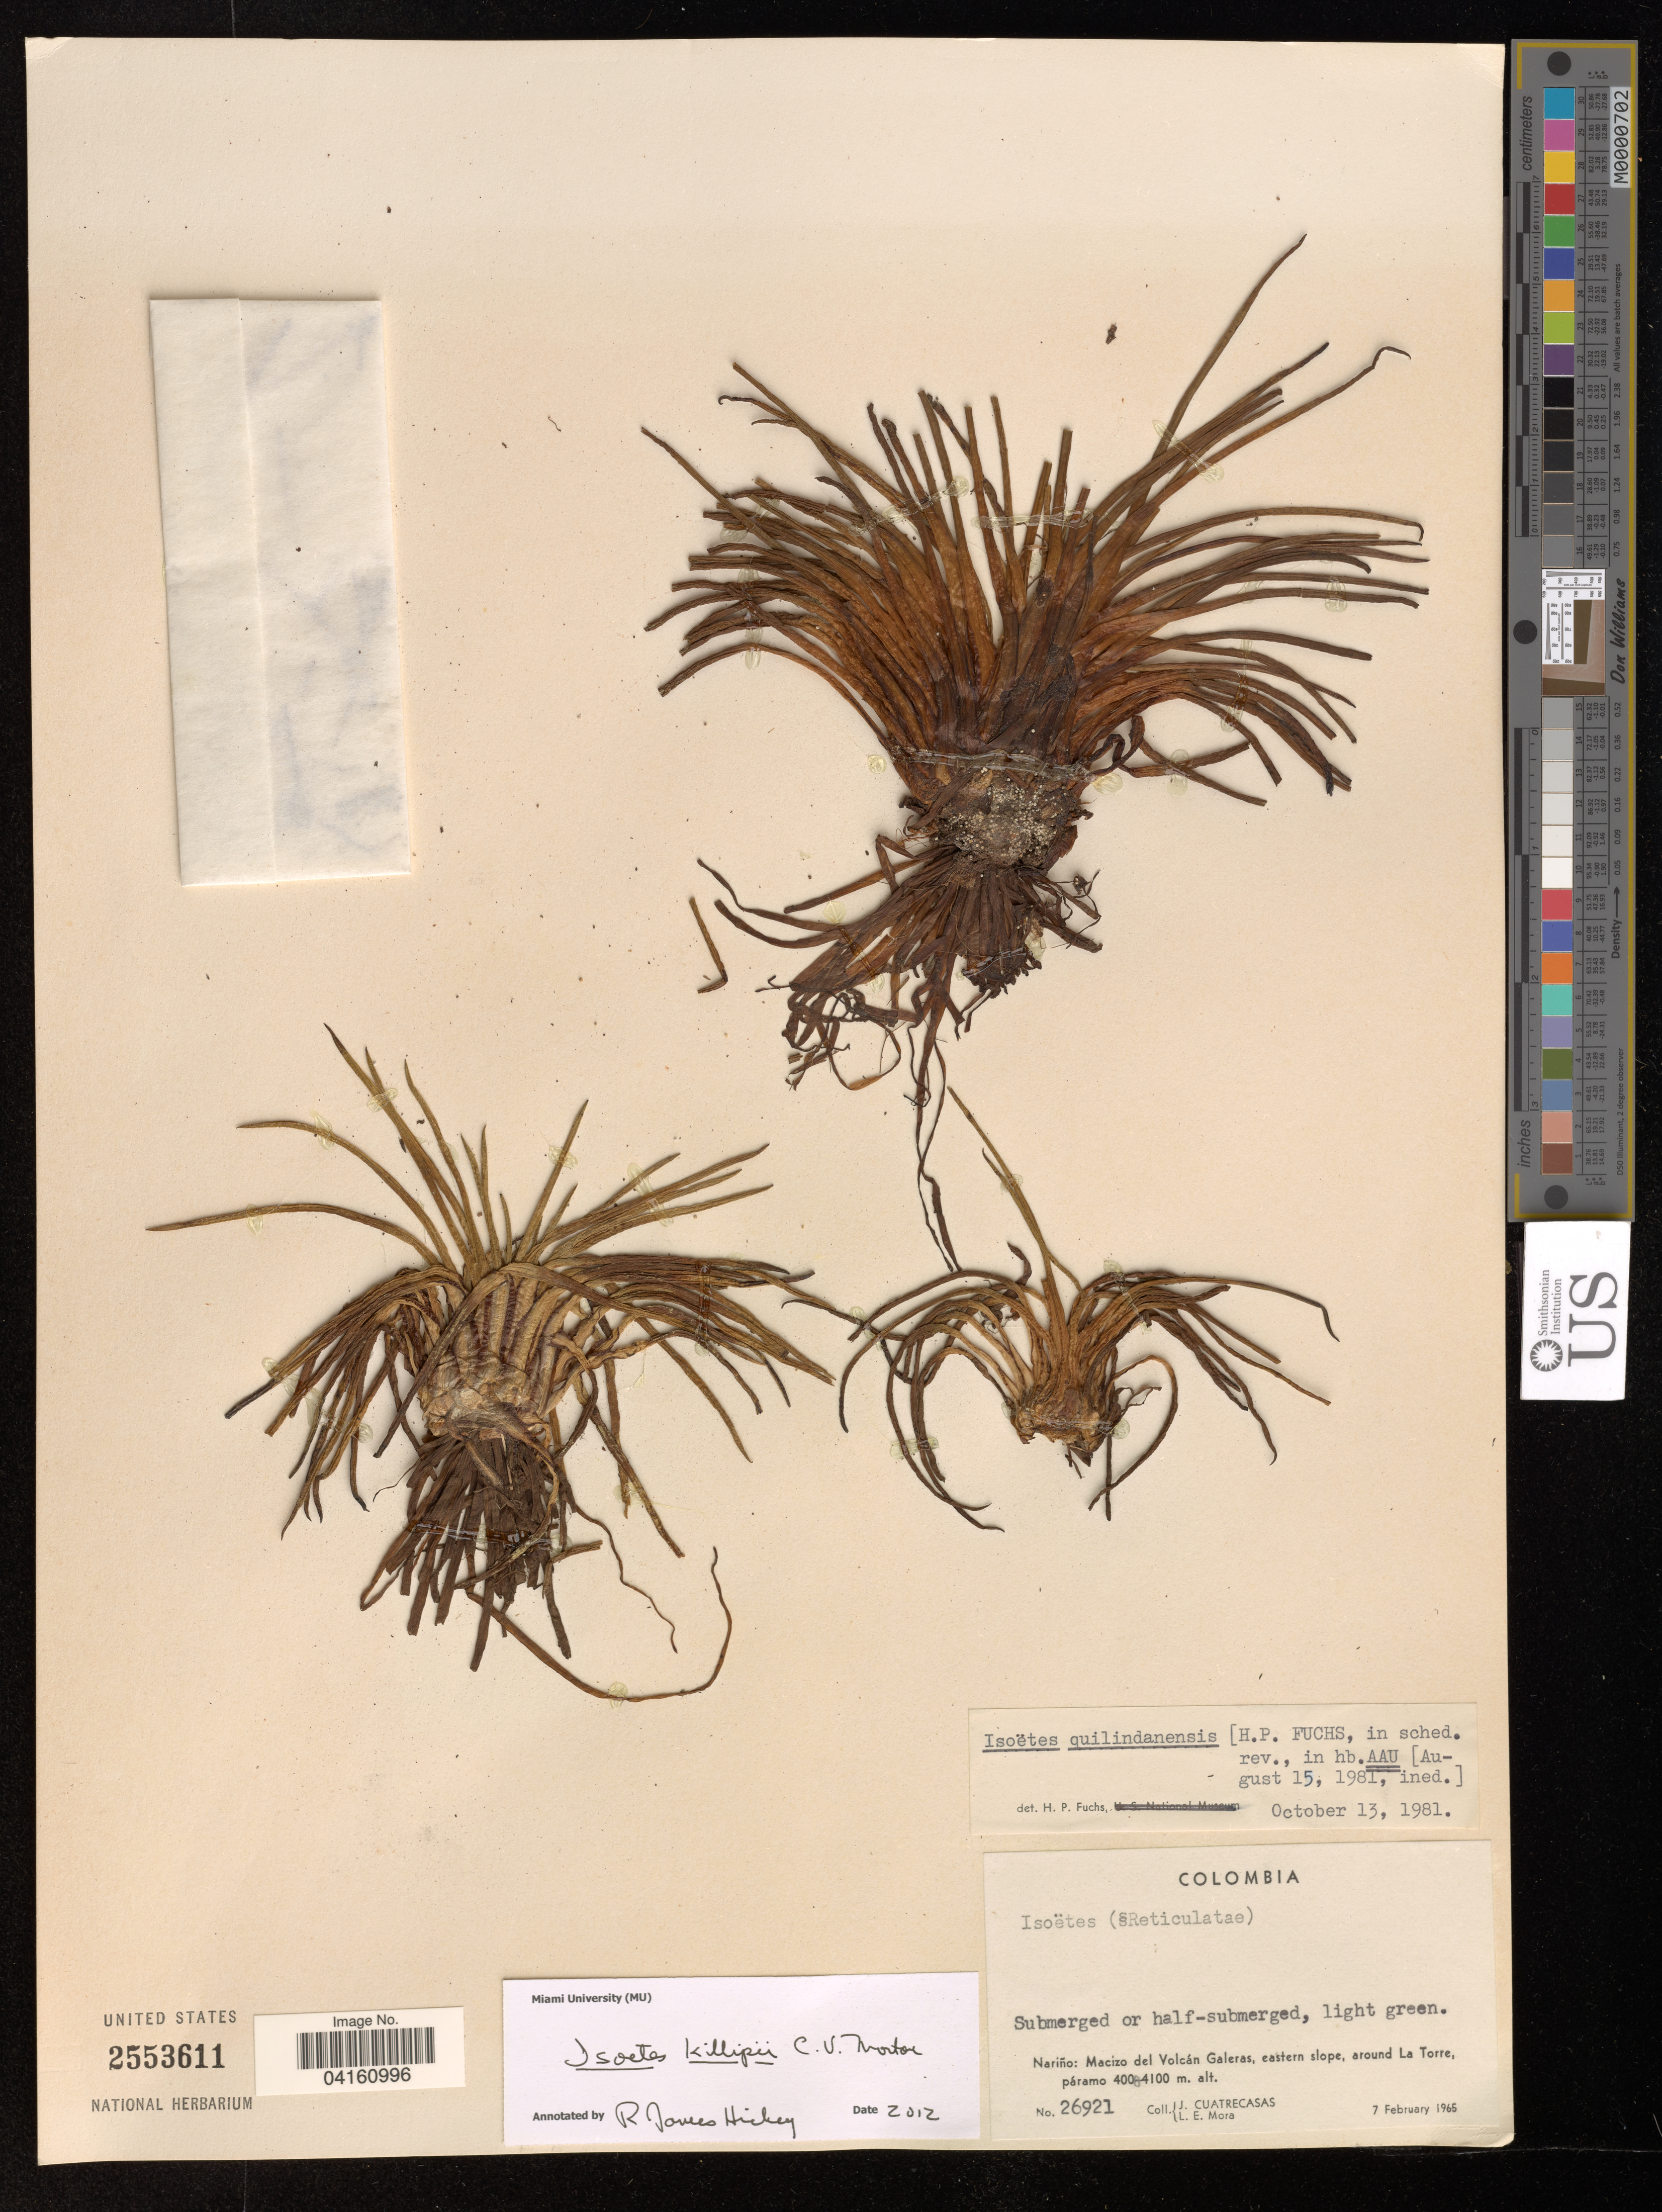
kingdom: Plantae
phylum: Tracheophyta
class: Lycopodiopsida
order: Isoetales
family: Isoetaceae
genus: Isoetes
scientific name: Isoetes killipii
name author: C.V. Morton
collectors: J. Cuatrecasas & L. Mora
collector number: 26921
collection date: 1965-02-07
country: Colombia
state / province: Nariño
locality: Macizo del Volcán Galeras, eastern slope, around La Torre.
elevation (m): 4000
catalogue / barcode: US 2553611